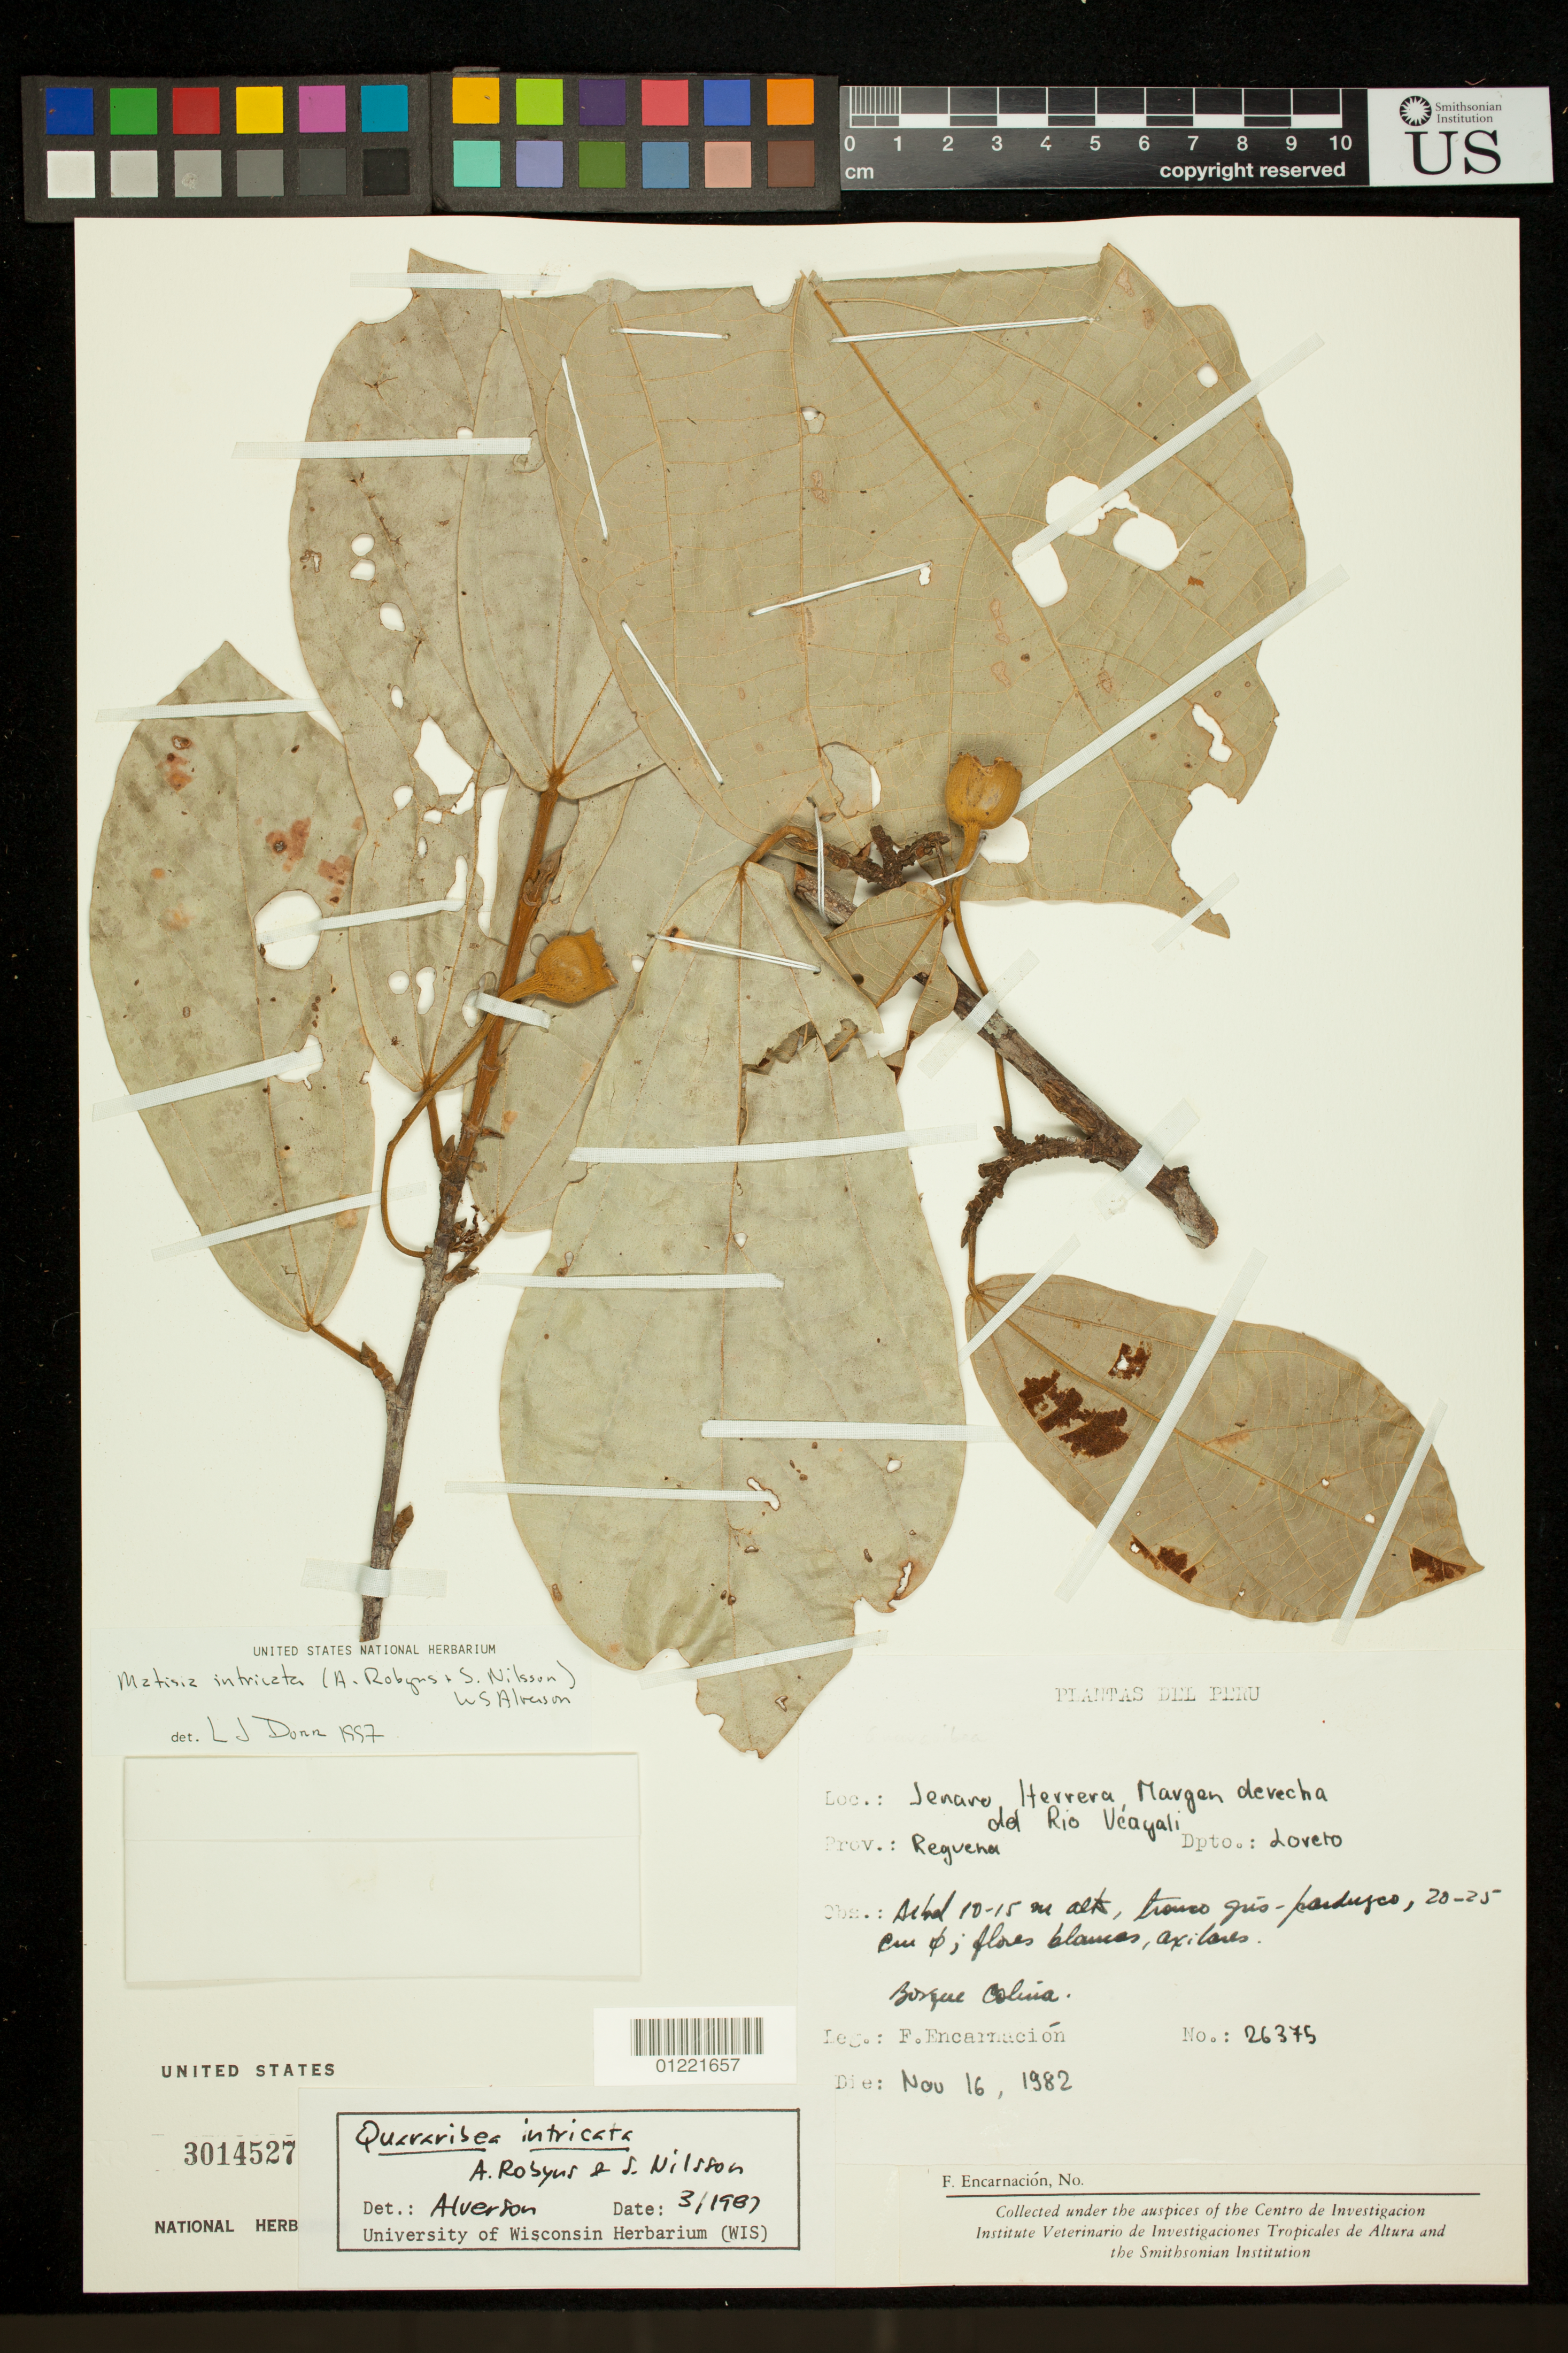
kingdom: Plantae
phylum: Tracheophyta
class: Magnoliopsida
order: Malvales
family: Malvaceae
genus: Matisia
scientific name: Matisia intricata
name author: (A. Robyns & S. Nilsson) W.S. Alverson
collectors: F. Encarnación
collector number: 26375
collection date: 1982-11-16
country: Peru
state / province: Loreto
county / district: Requena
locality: Prov.: Requena. Jenaro Herrera. Margen derecha del Rio Ucayali.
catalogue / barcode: US 3014527